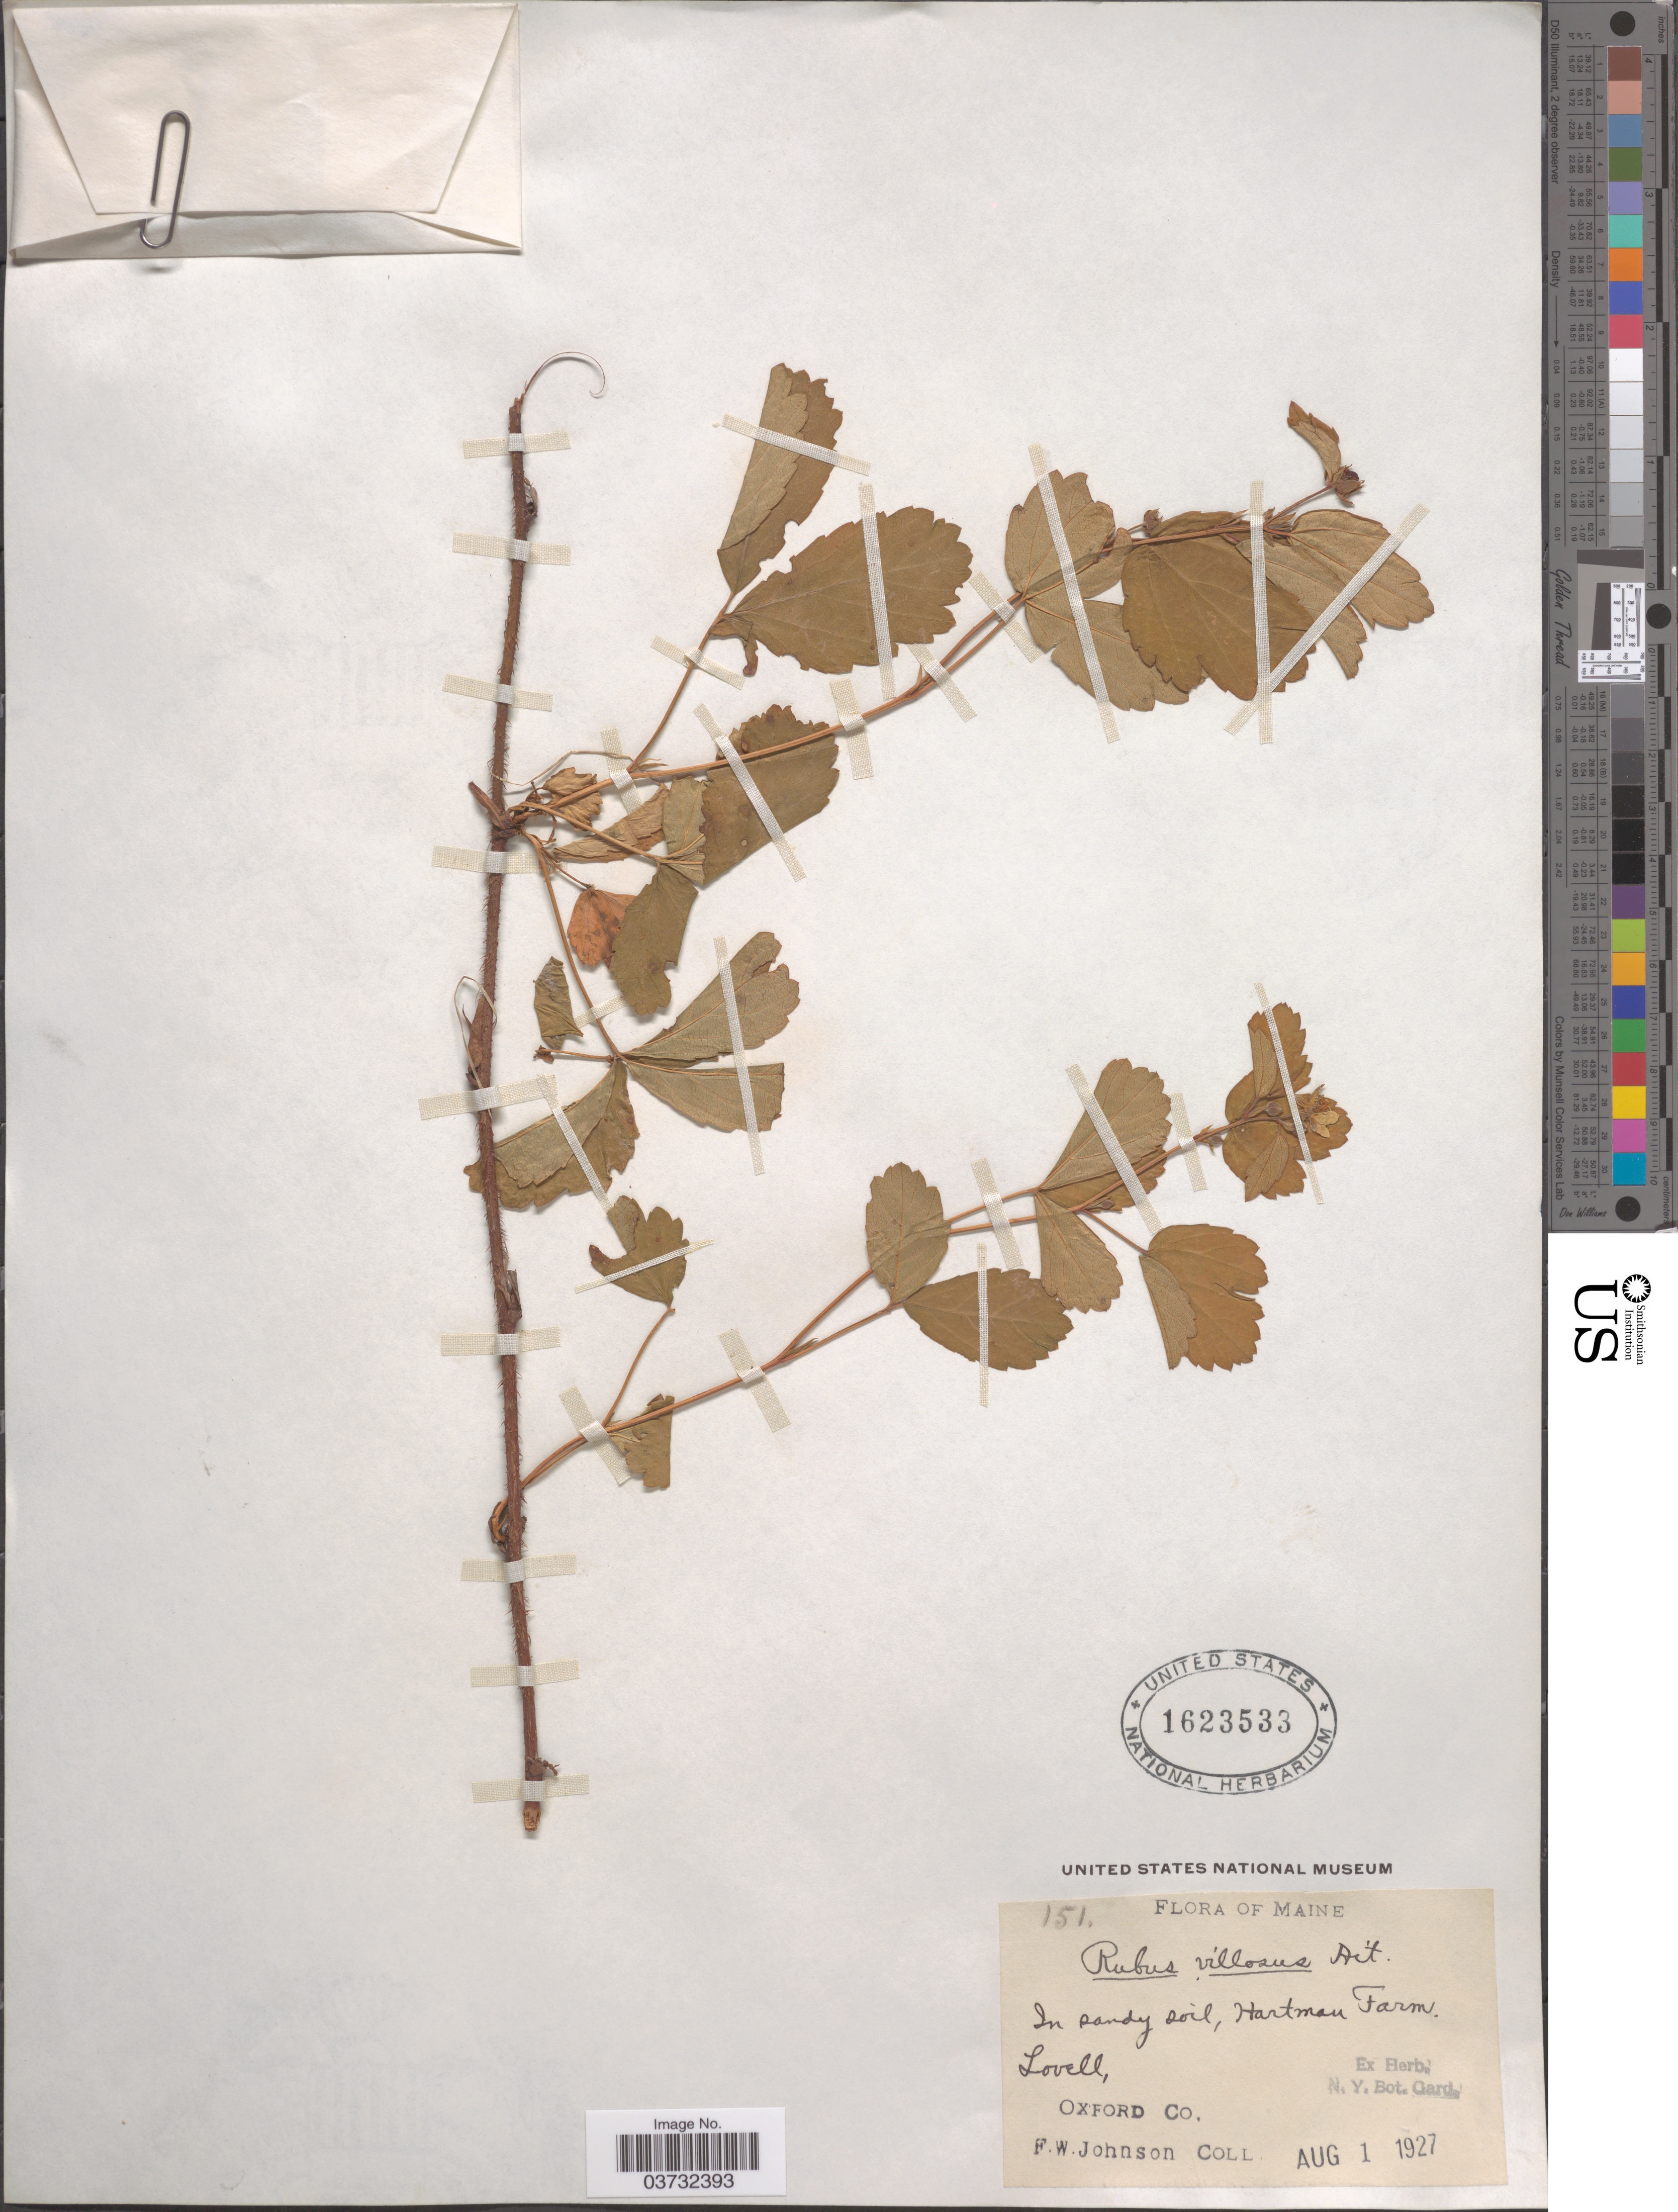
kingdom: Plantae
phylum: Tracheophyta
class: Magnoliopsida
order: Rosales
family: Rosaceae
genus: Rubus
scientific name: Rubus villosus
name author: Thunb.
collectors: F. W. Johnson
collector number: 151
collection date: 1927-08-01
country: United States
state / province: Maine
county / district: Oxford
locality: Hartman Farm. Lovell, Oxford Co.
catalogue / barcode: US 1623533